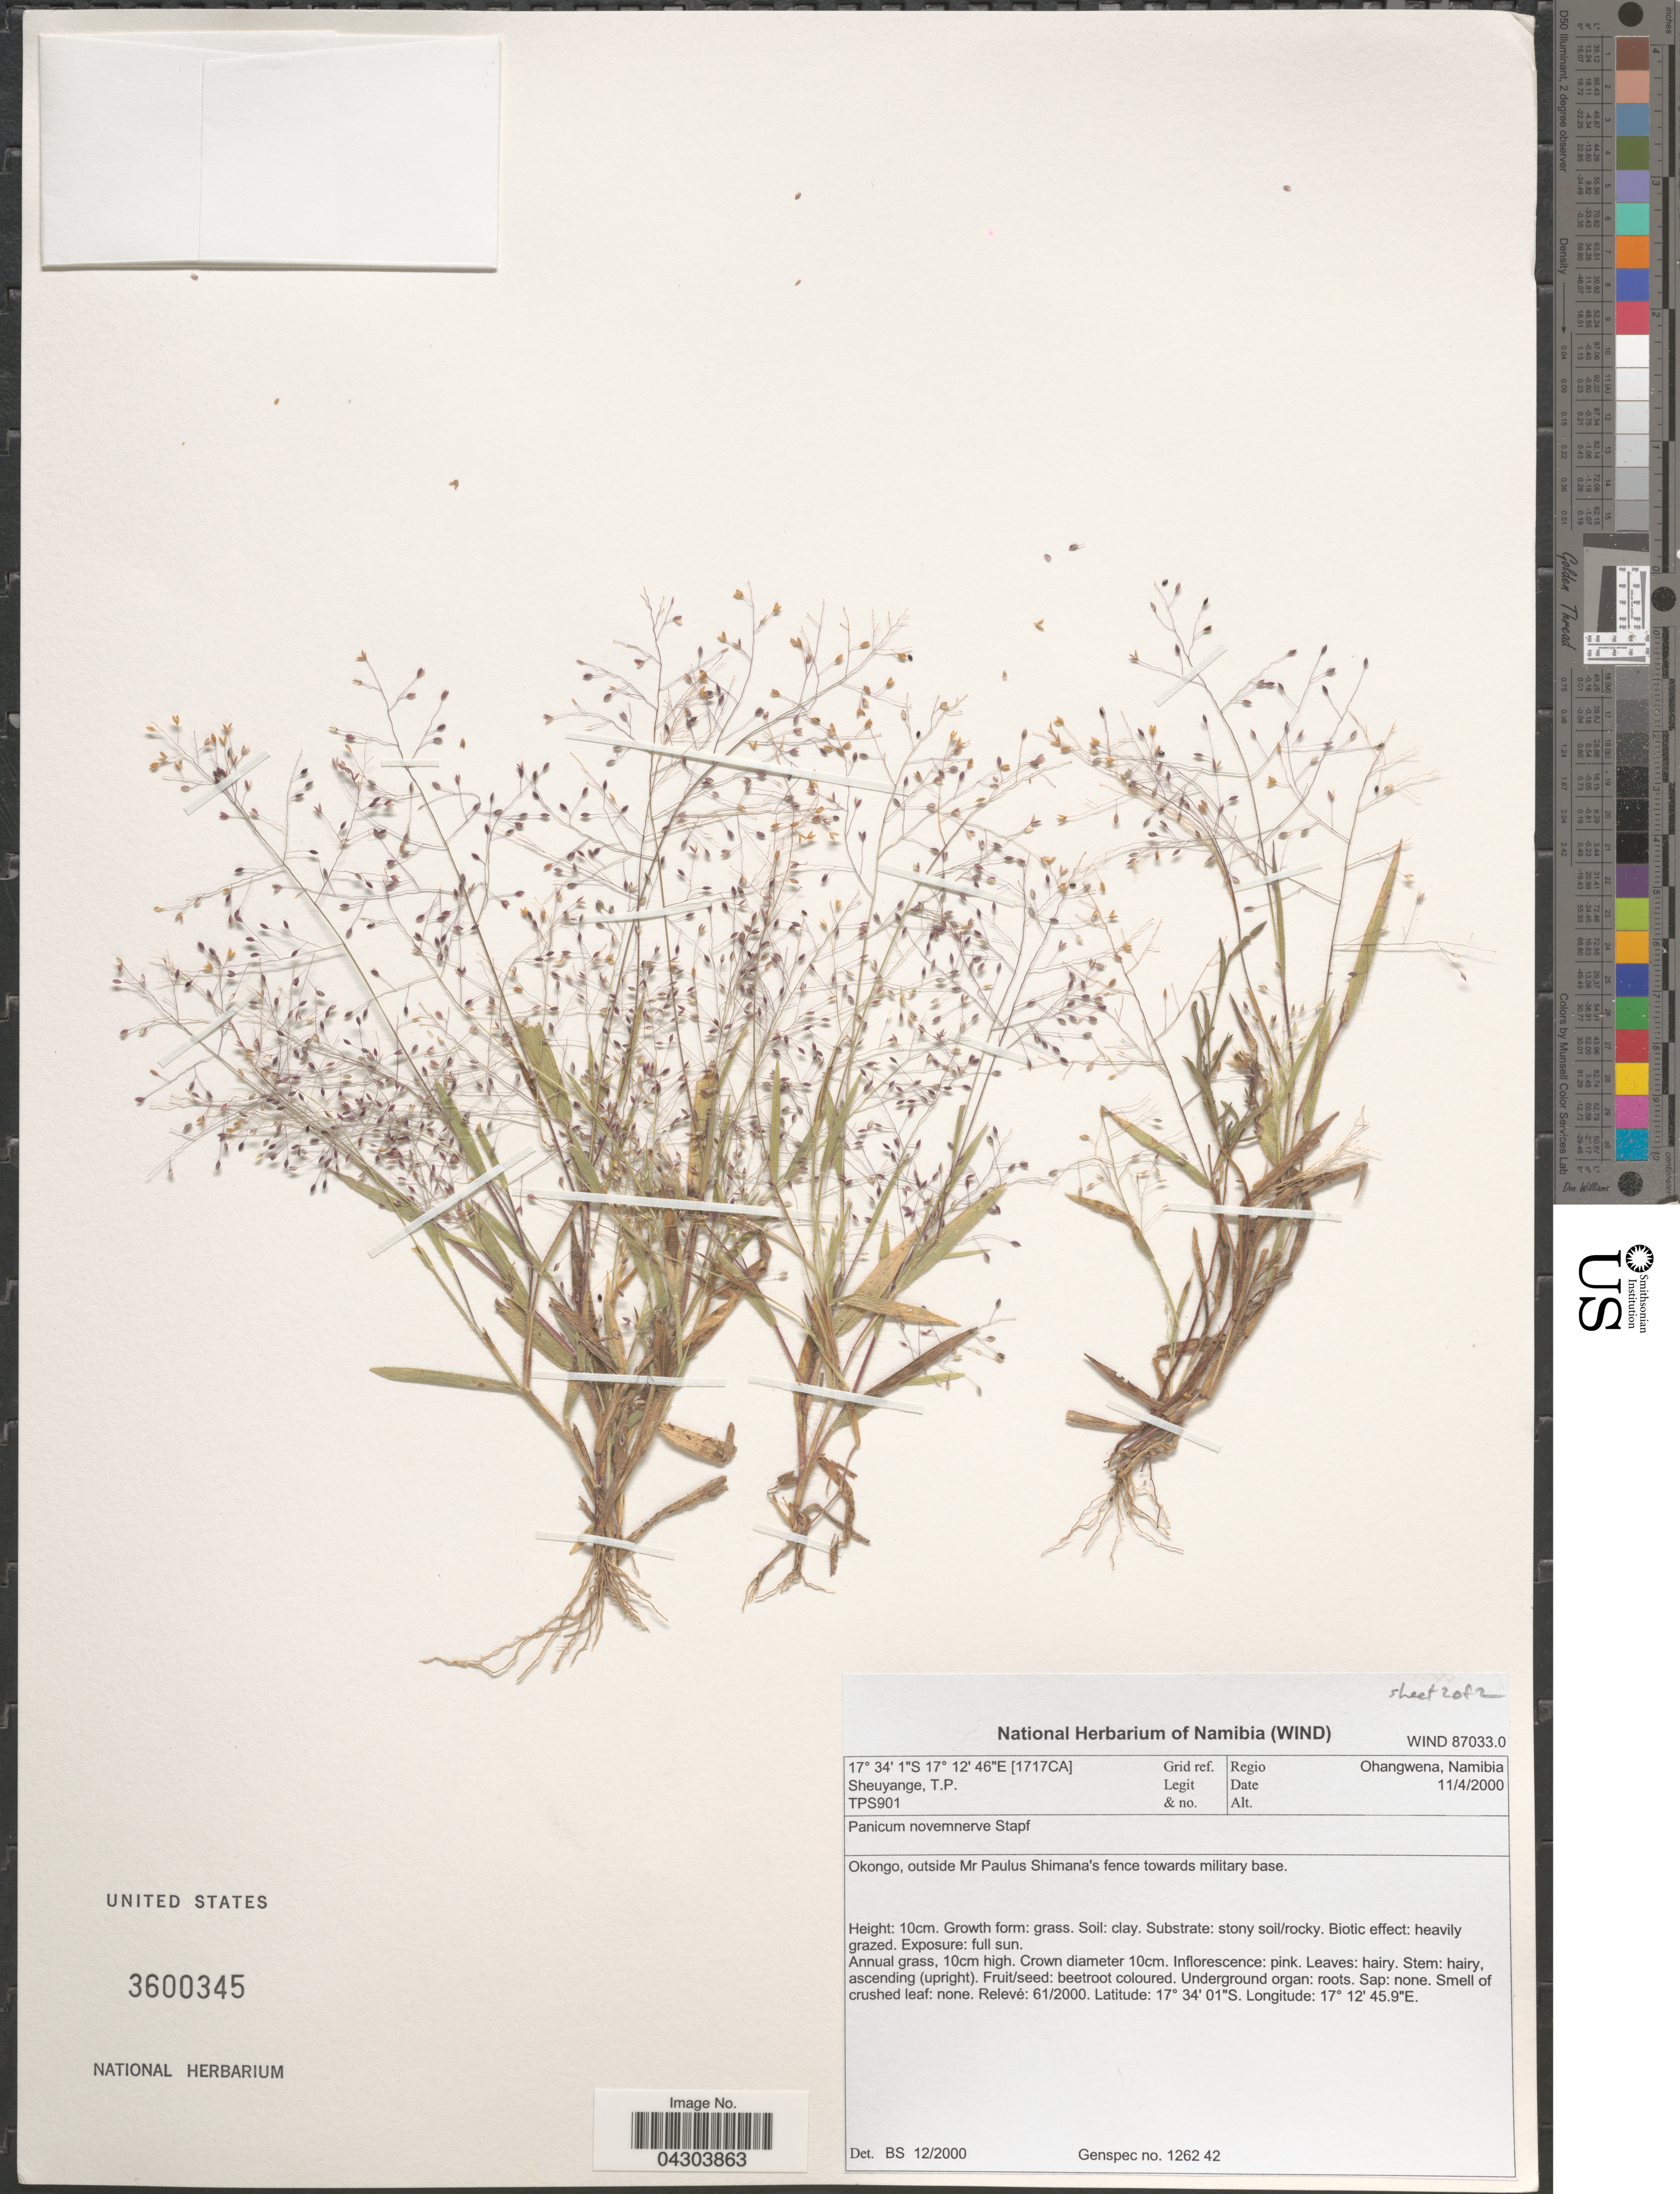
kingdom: Plantae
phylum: Tracheophyta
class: Liliopsida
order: Poales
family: Poaceae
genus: Panicum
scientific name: Panicum novemnerve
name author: Stapf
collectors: T. Sheuyange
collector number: TPS901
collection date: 2000-04-11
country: Namibia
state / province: Ohangwena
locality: Grid ref. [1717CA]. Regio Ohangwena, Namibia. Okongo, outside Mr Paulus Shimana's fence towards military base.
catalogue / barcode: US 3600345